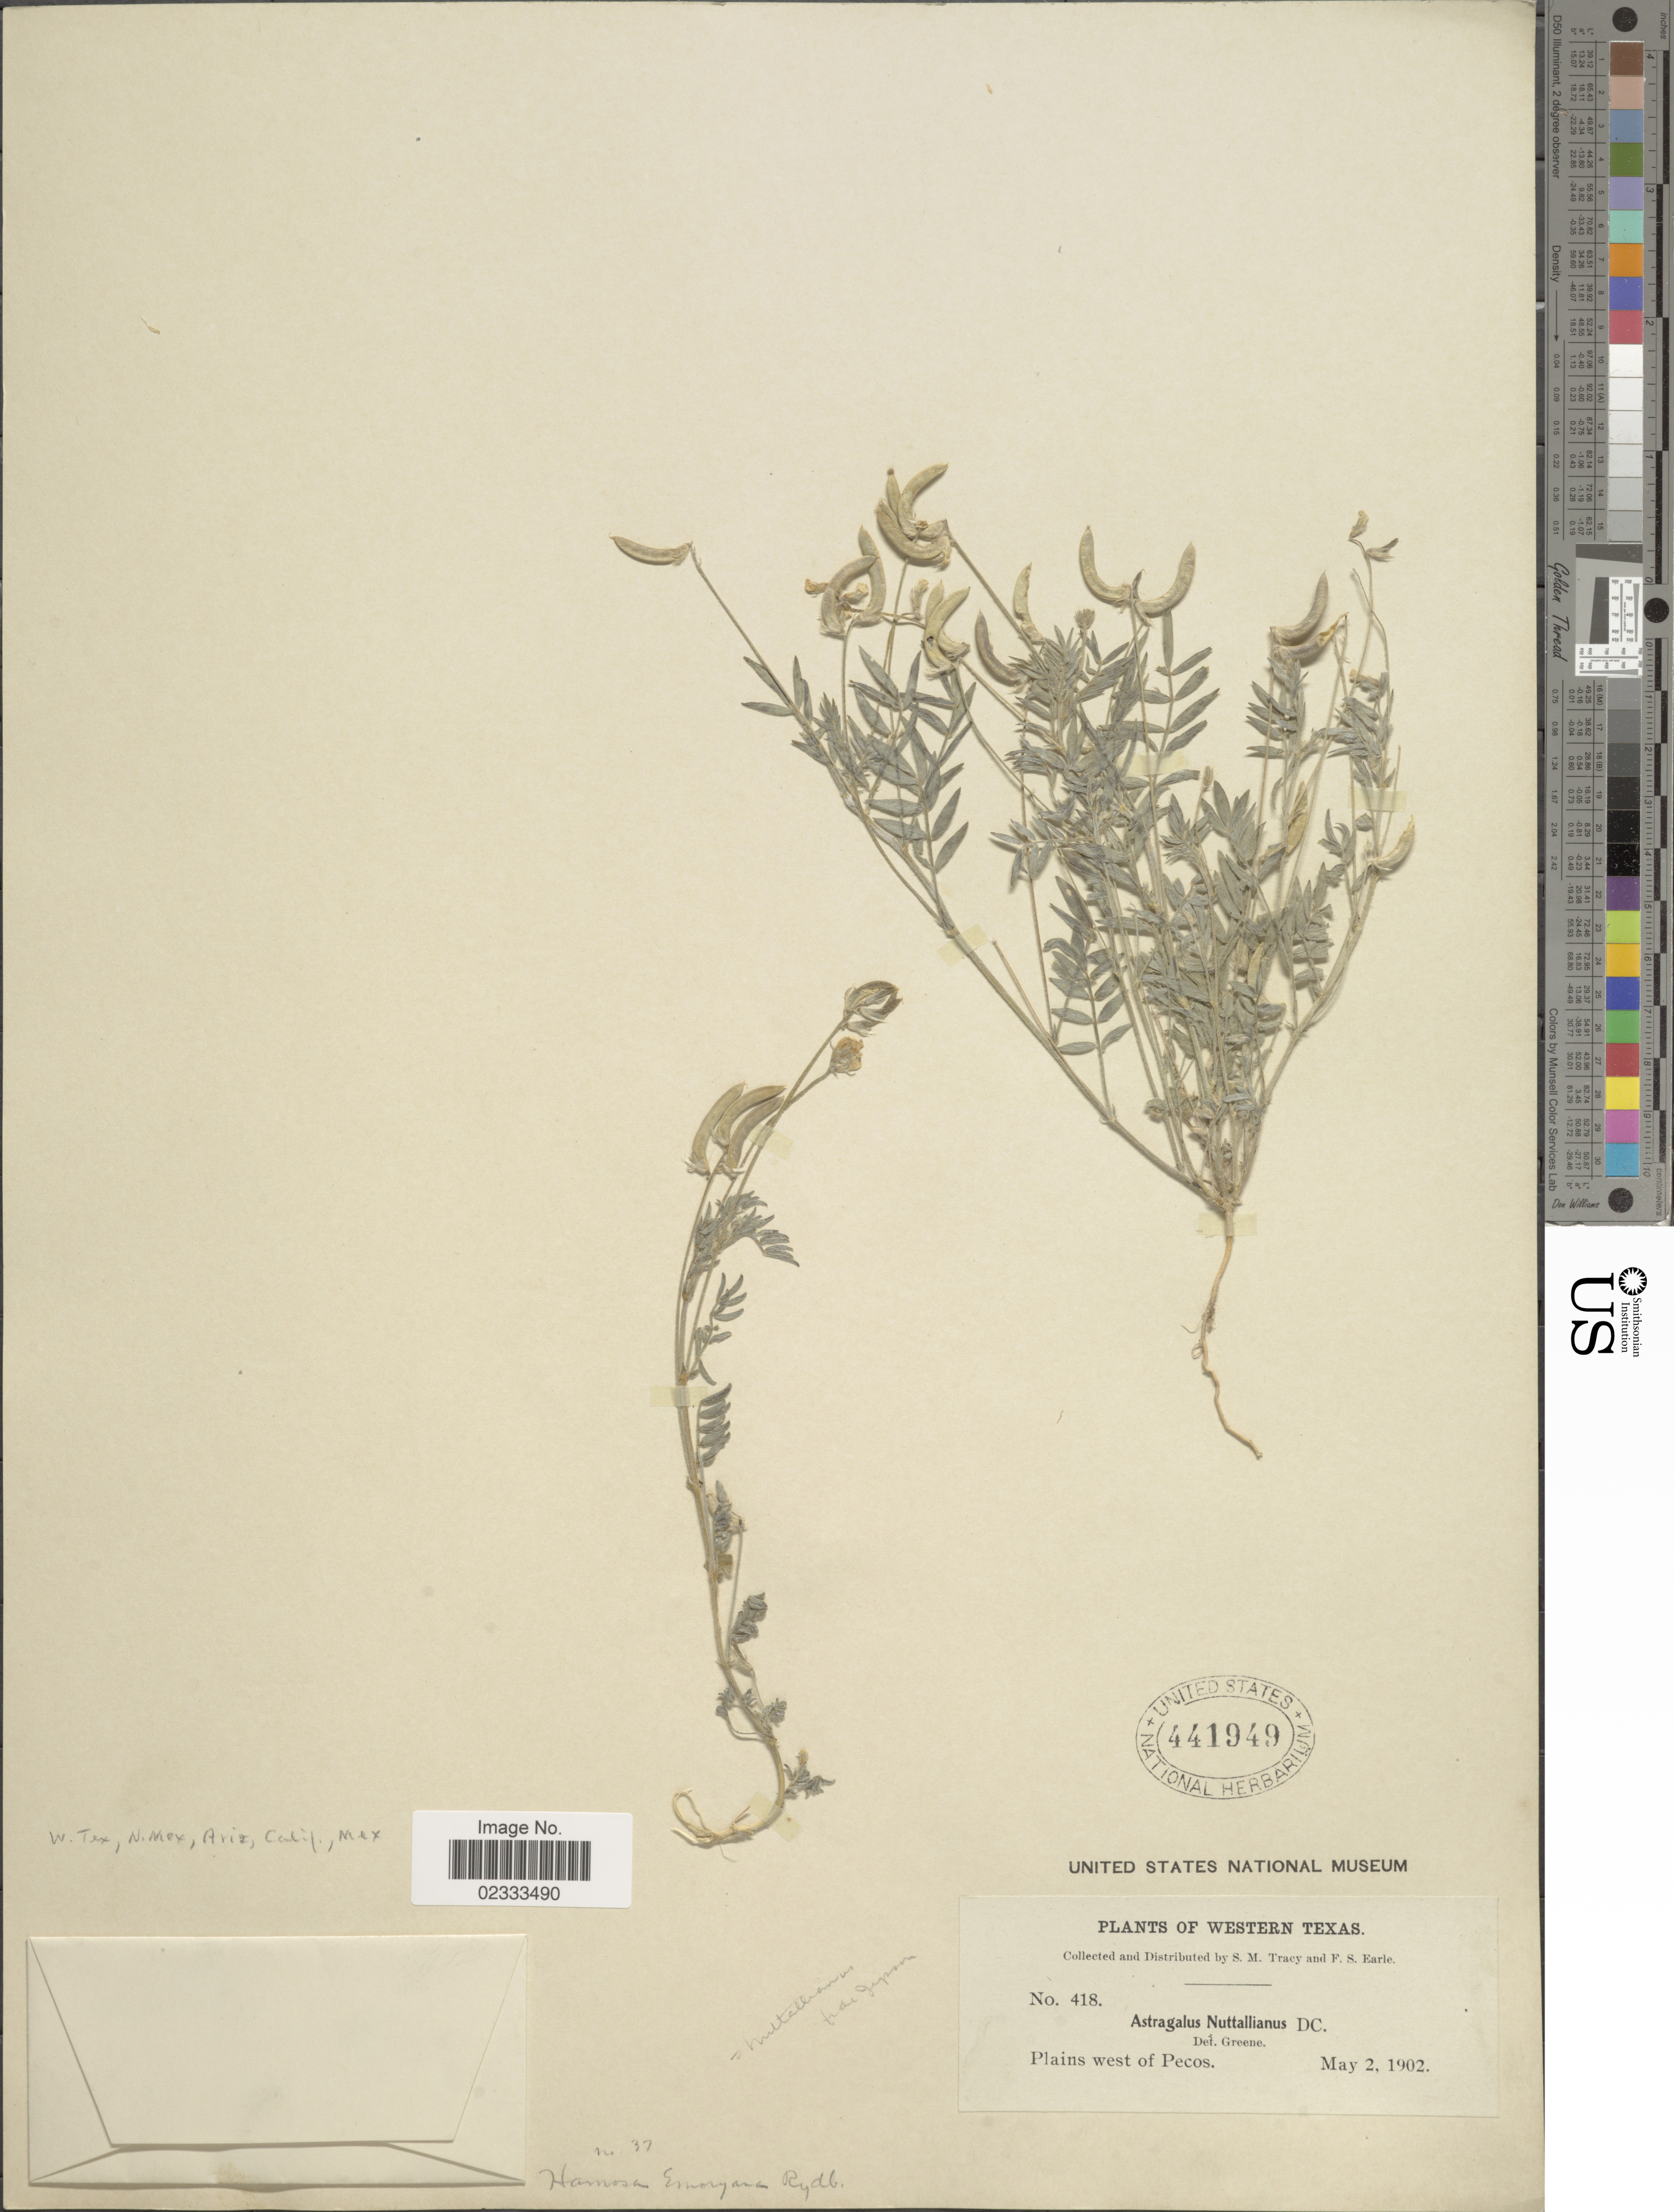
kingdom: Plantae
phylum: Tracheophyta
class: Magnoliopsida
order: Fabales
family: Fabaceae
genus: Astragalus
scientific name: Astragalus austrinus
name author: (Small) O.E. Schulz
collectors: S. M. Tracy & F. S. Earle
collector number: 418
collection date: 1902-05-02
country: United States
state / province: Texas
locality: Western Texas, Plains west of Pecos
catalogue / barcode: US 441949